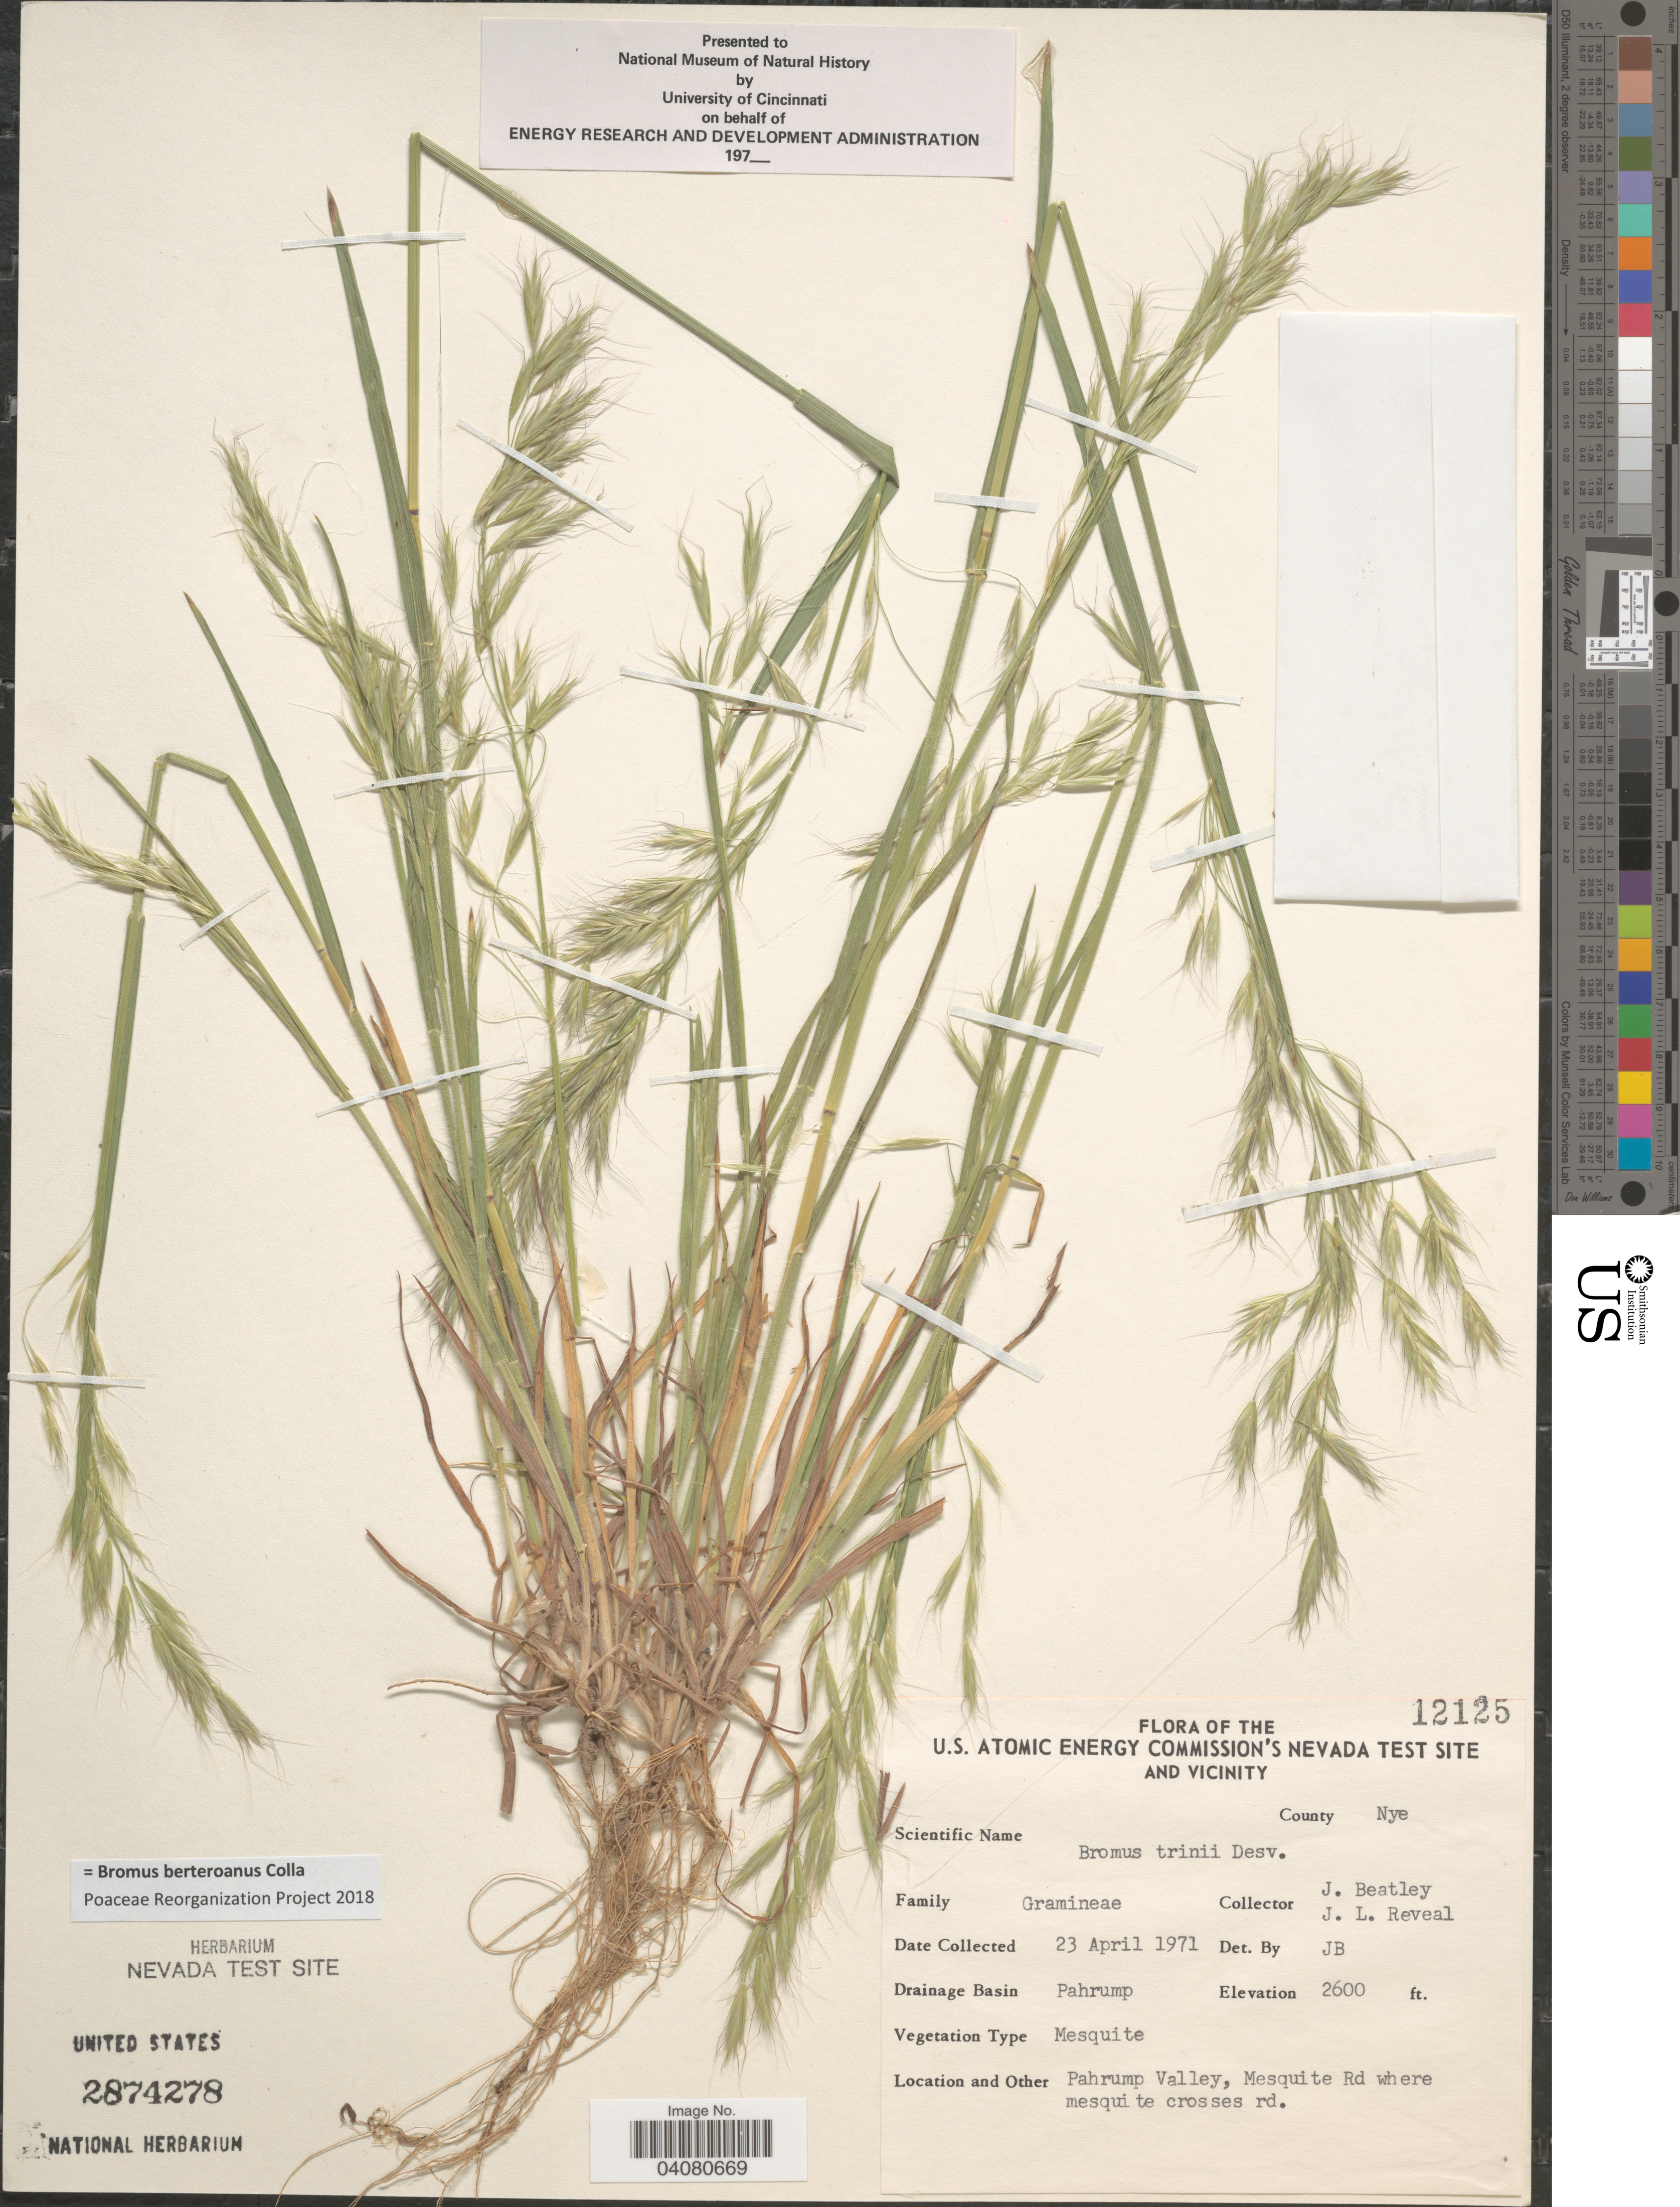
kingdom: Plantae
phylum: Tracheophyta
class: Liliopsida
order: Poales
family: Poaceae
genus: Bromus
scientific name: Bromus berteroanus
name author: Colla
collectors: J. C. Beatley & J. L. Reveal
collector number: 12125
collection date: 1971-04-23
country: United States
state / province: Nevada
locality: U.S. Atomic Energy Commission's Nevada Test Site and Vicinity. County Nye. Drainage Basin Pahrump. Pahrump Valley, Mesquite Rd where mesqui te crosses rd.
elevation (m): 792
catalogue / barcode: US 2874278